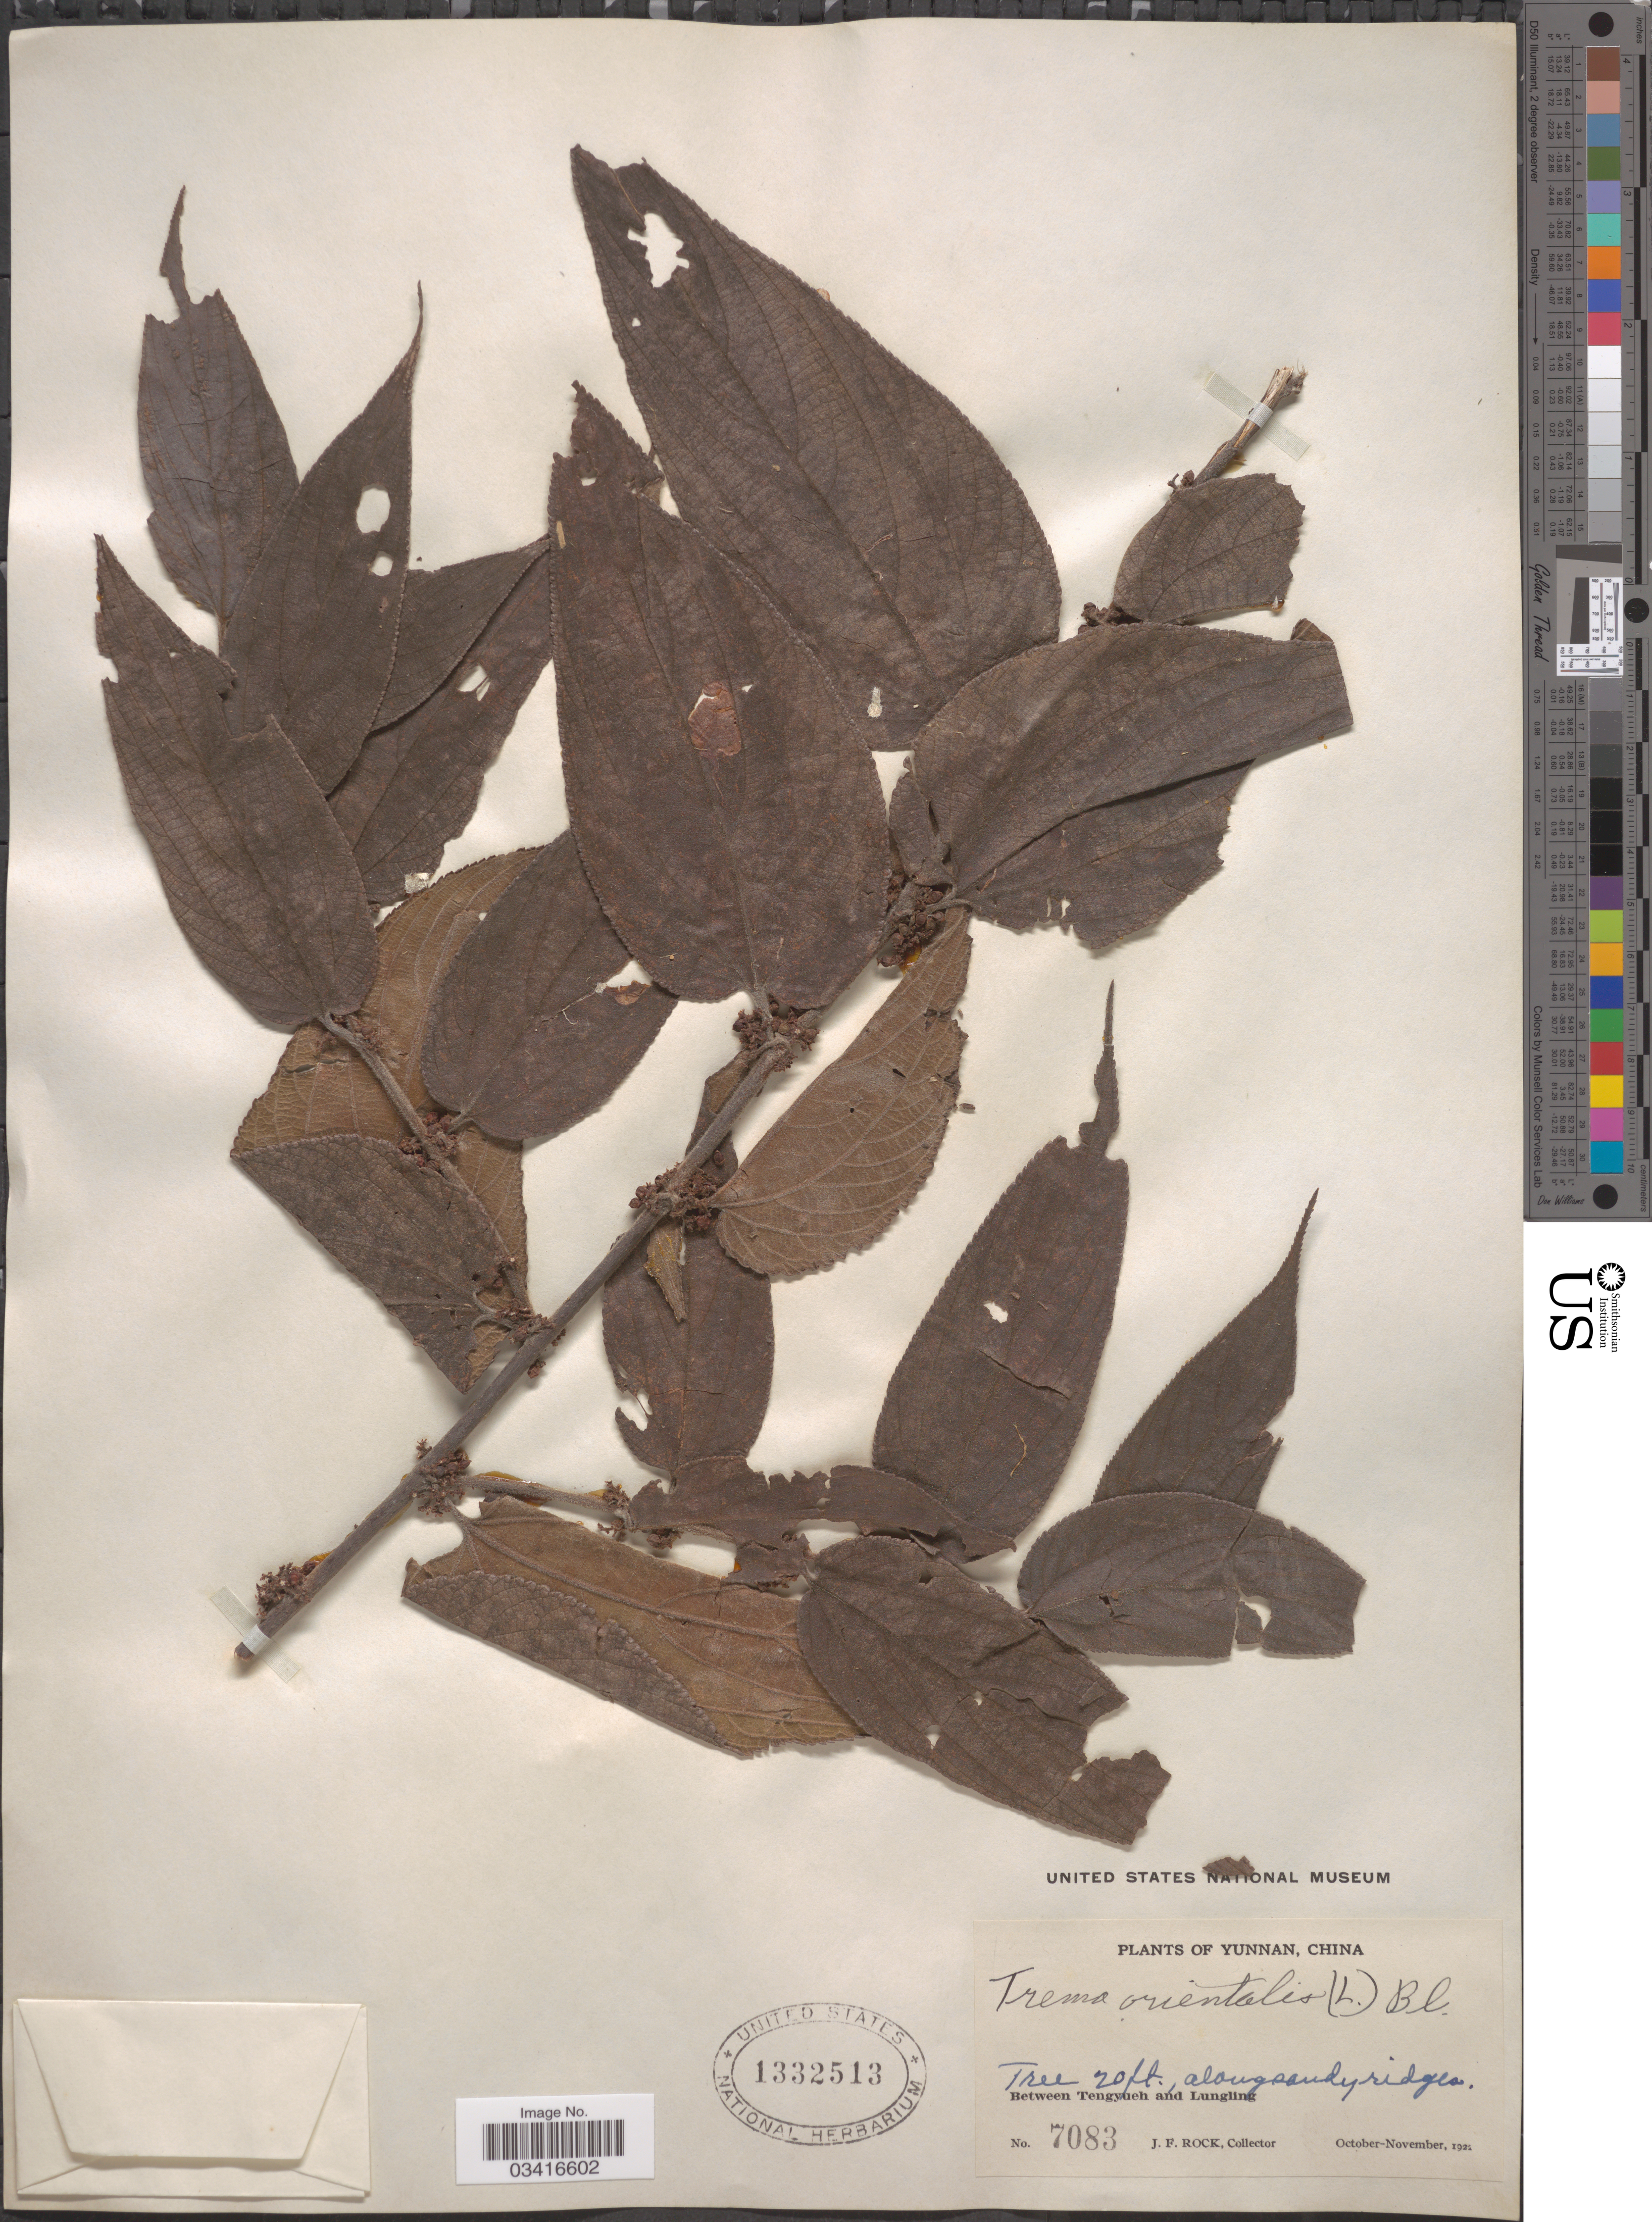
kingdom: Plantae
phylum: Tracheophyta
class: Magnoliopsida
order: Rosales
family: Cannabaceae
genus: Trema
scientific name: Trema orientale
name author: (L.) Blume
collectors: J. Rock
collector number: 7083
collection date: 1922-10/1922-11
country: China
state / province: Yunnan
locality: Between Tengyueh and Lungling.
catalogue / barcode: US 1332513